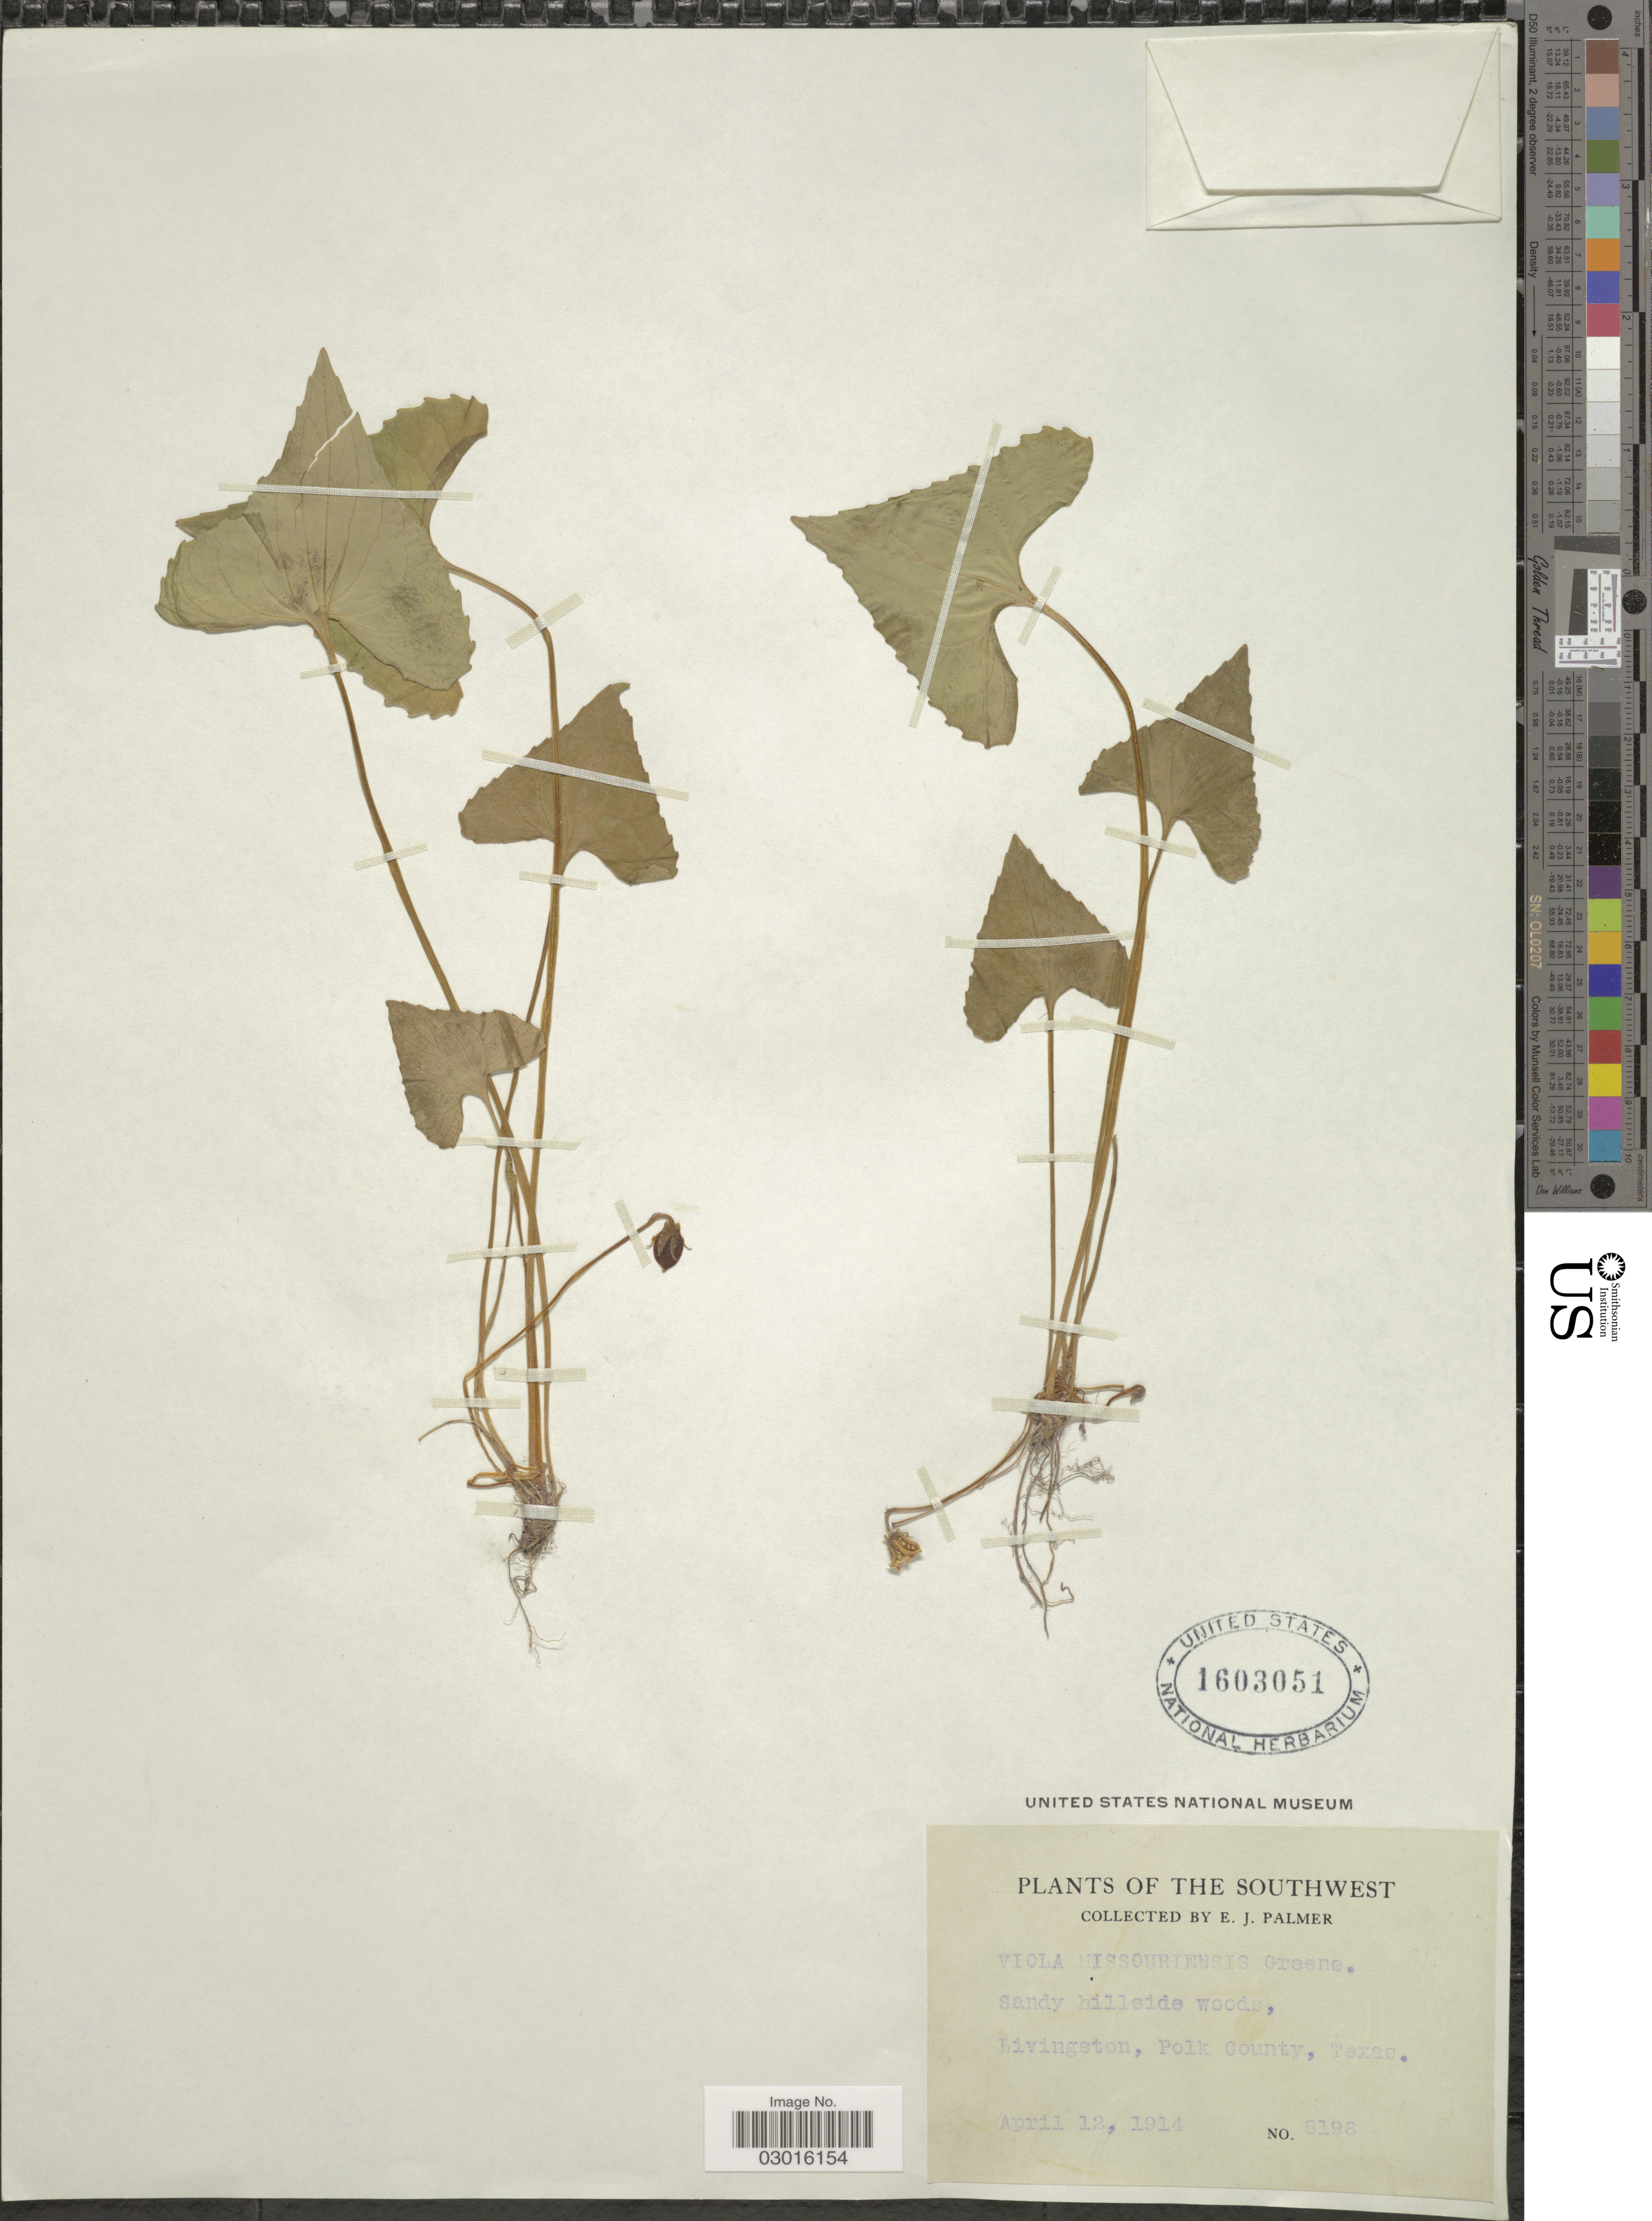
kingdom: Plantae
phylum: Tracheophyta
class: Magnoliopsida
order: Malpighiales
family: Violaceae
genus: Viola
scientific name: Viola missouriensis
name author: Greene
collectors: E. J. Palmer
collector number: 5198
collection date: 1914-04-12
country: United States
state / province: Texas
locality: The Southwest, Sandy hillside woods, Livingston, Polk county.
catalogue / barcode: US 1603051